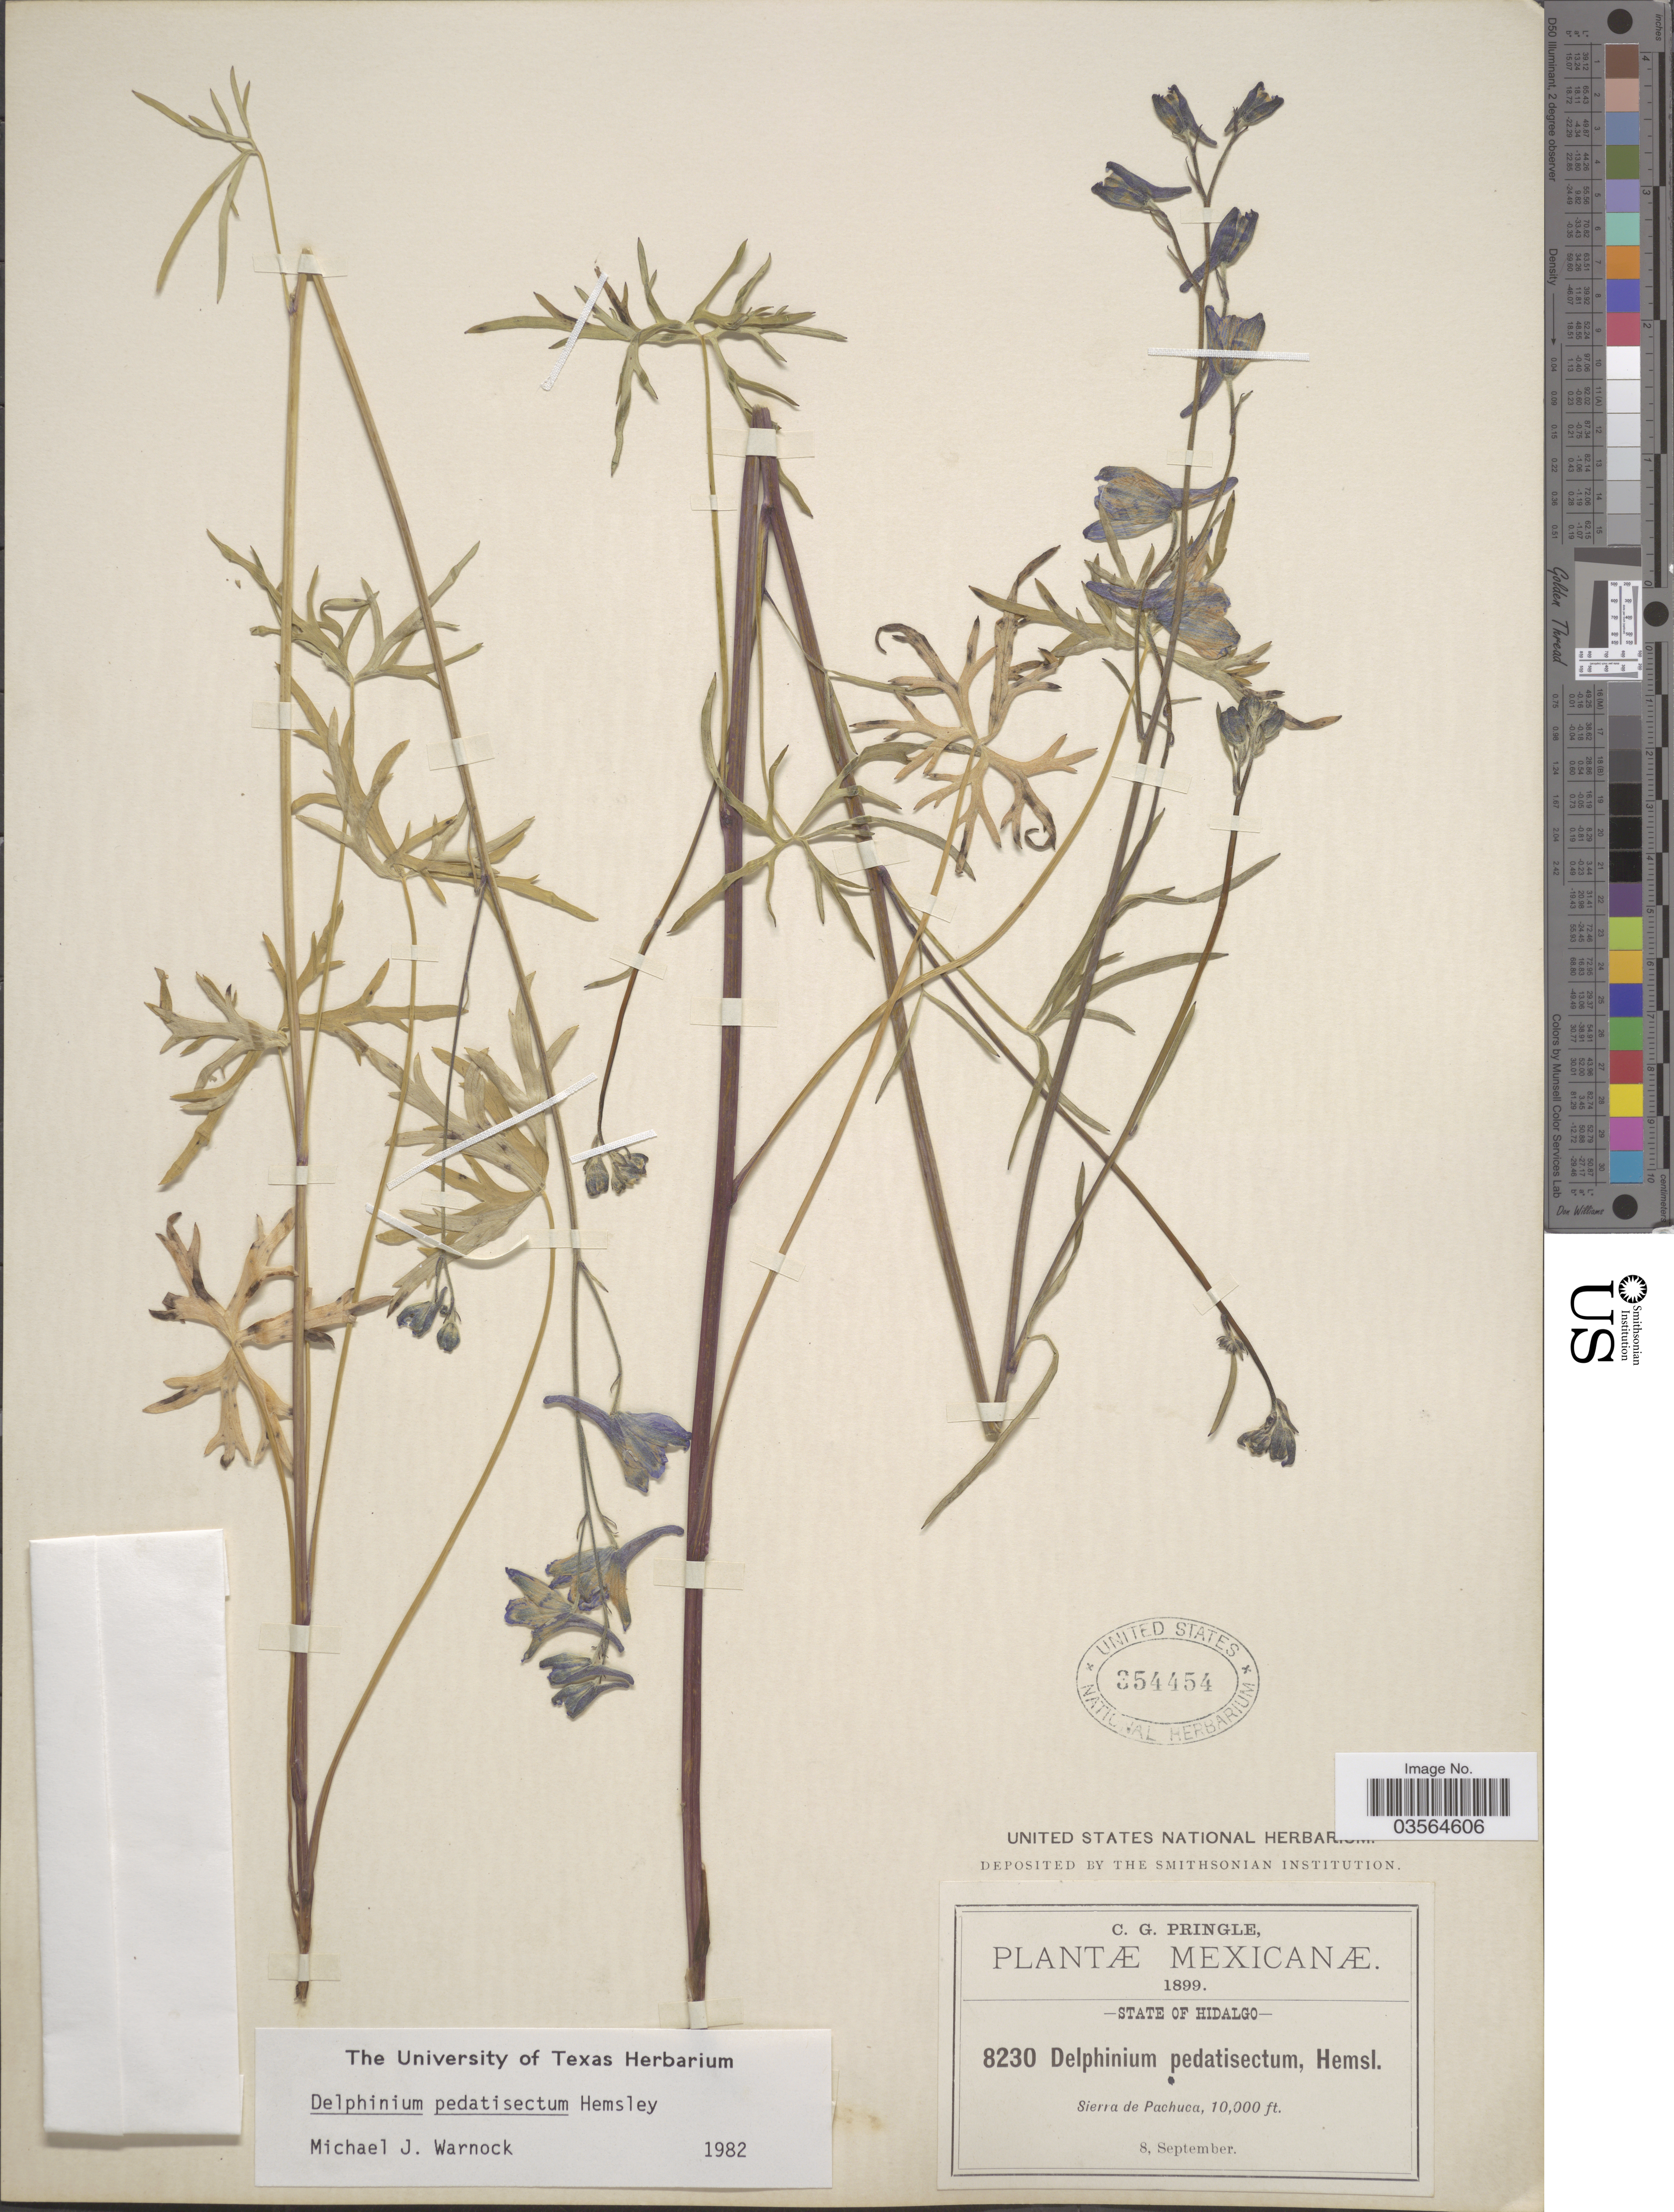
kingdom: Plantae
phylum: Tracheophyta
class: Magnoliopsida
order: Ranunculales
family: Ranunculaceae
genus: Delphinium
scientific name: Delphinium pedatisectum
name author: Hemsl.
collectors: C. G. Pringle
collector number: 8230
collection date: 1899-09-08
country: Mexico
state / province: Hidalgo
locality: Sierra de Pachuca.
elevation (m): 3048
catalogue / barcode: US 354454